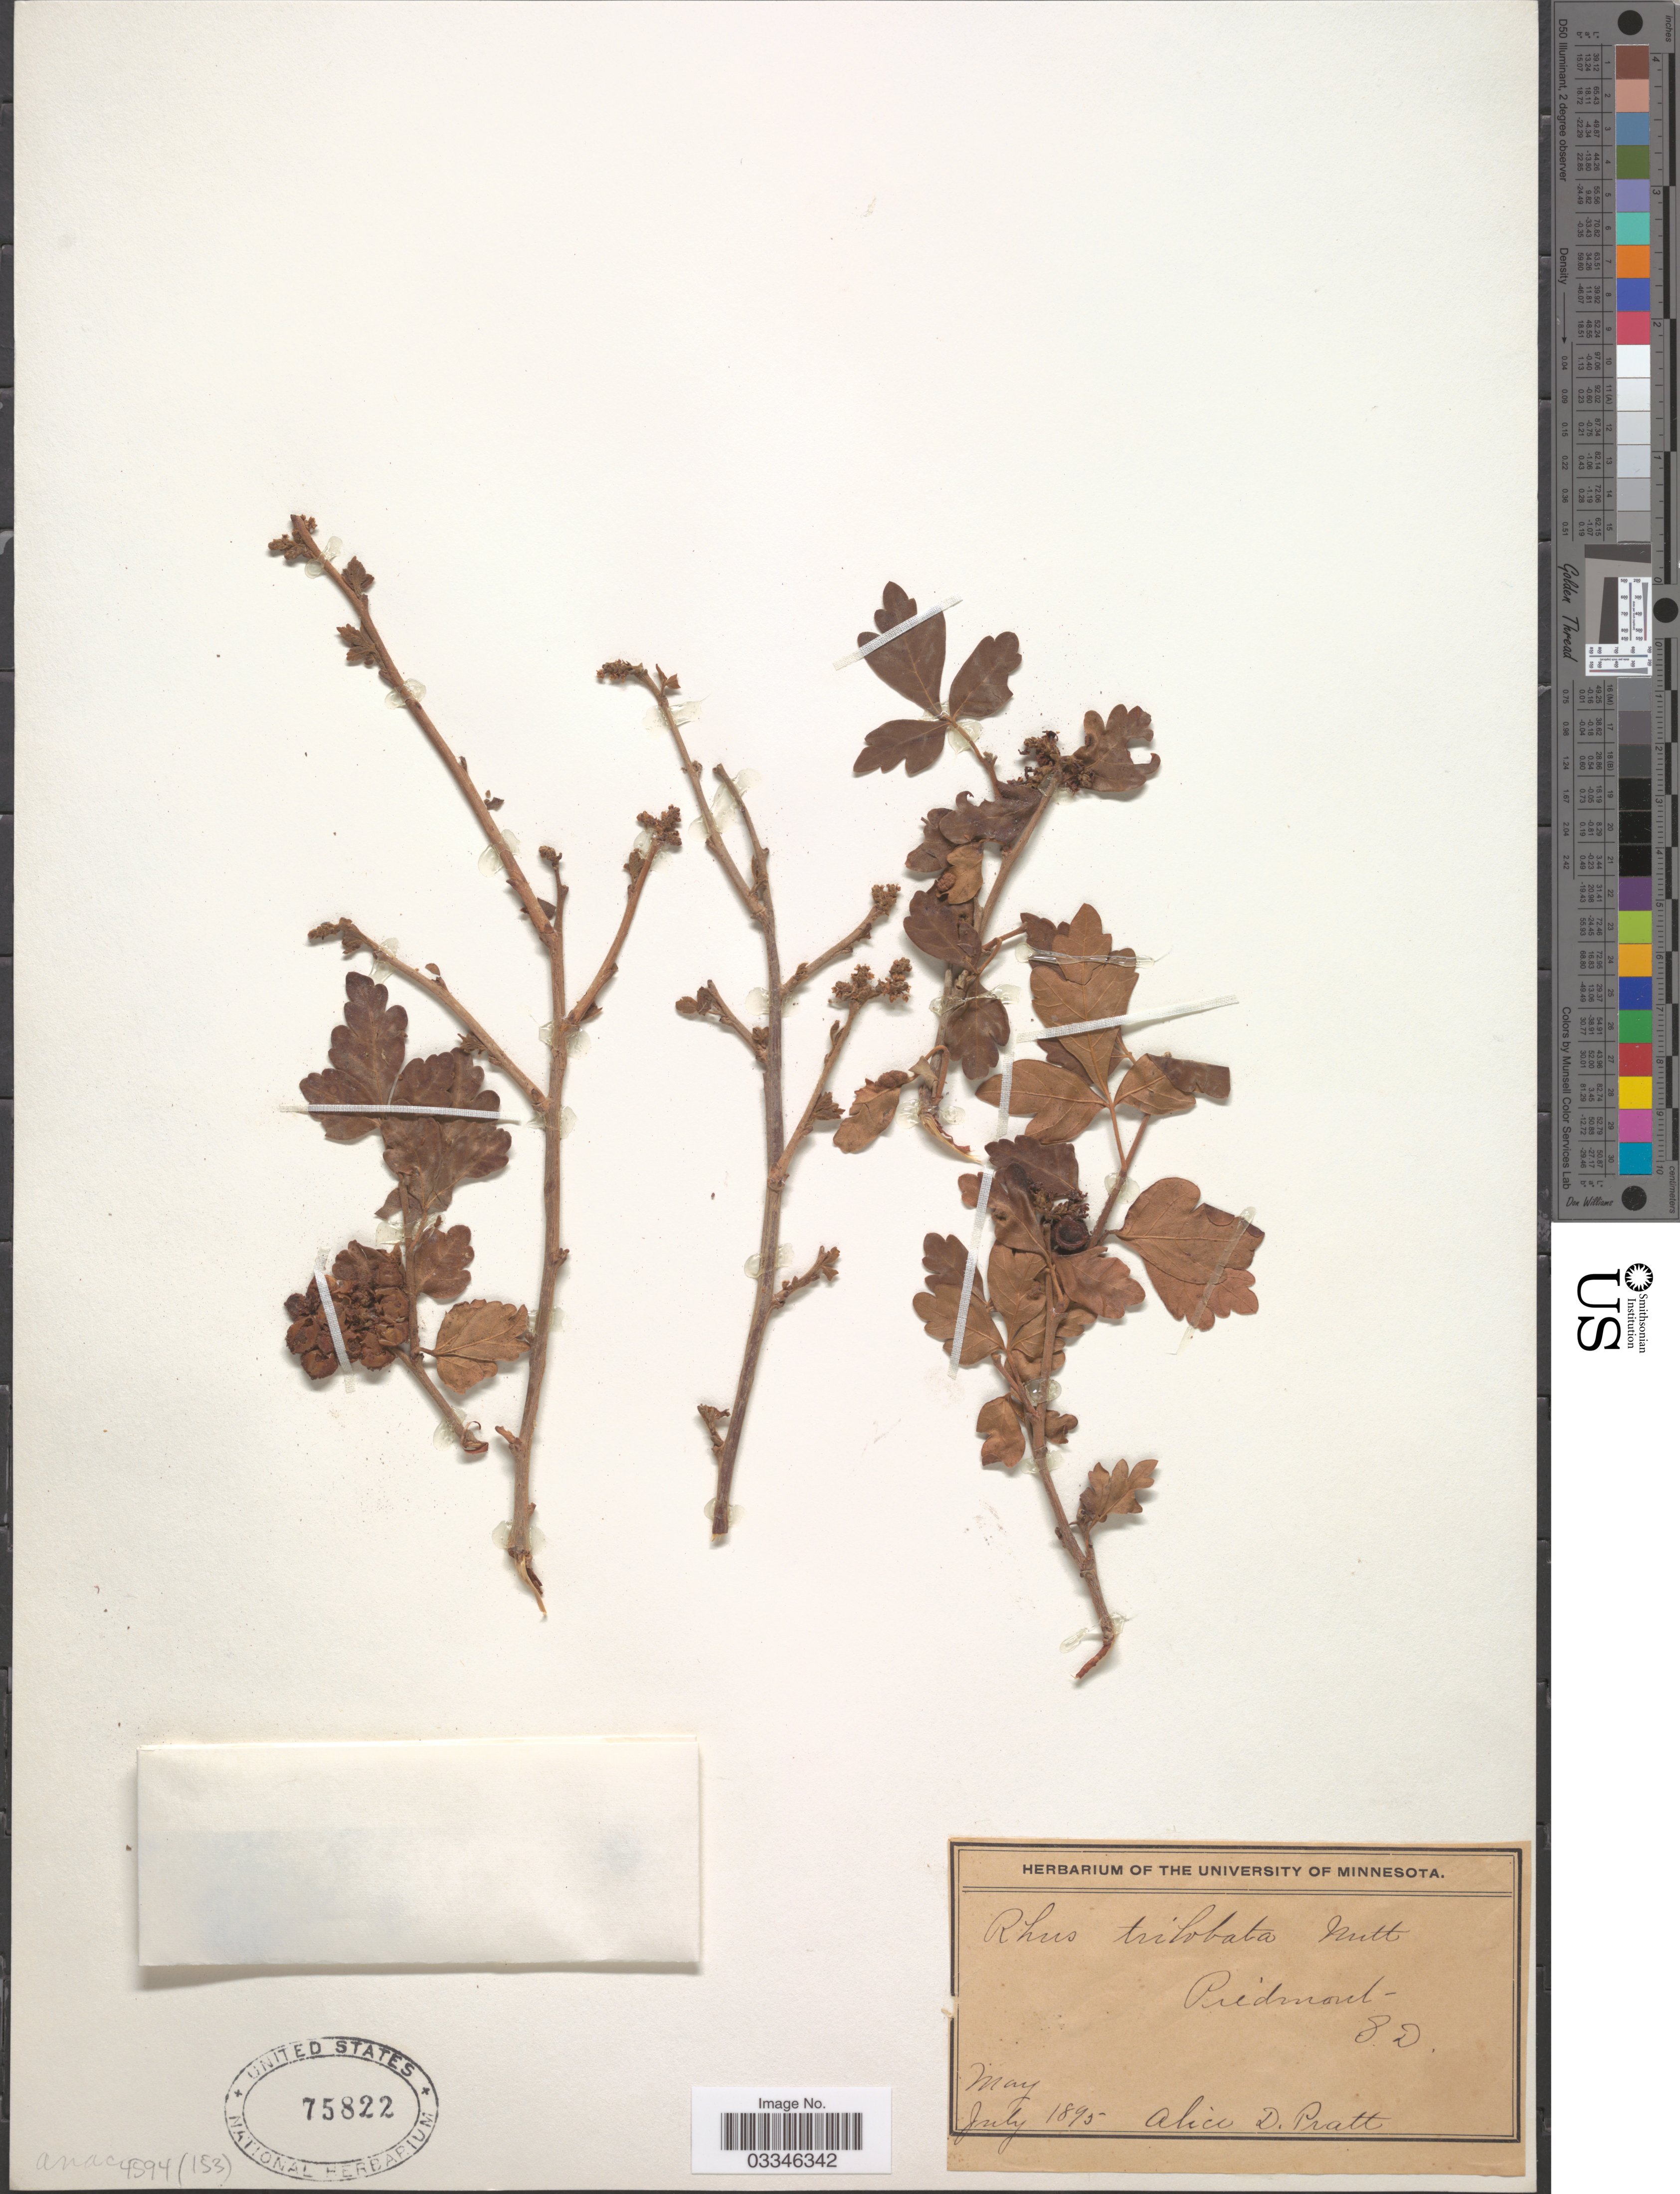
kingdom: Plantae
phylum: Tracheophyta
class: Magnoliopsida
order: Sapindales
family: Anacardiaceae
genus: Rhus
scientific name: Rhus trilobata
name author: Nutt.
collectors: A. Pratt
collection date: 1895-05/1895-07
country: United States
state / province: South Dakota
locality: Piedmont.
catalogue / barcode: US 75822